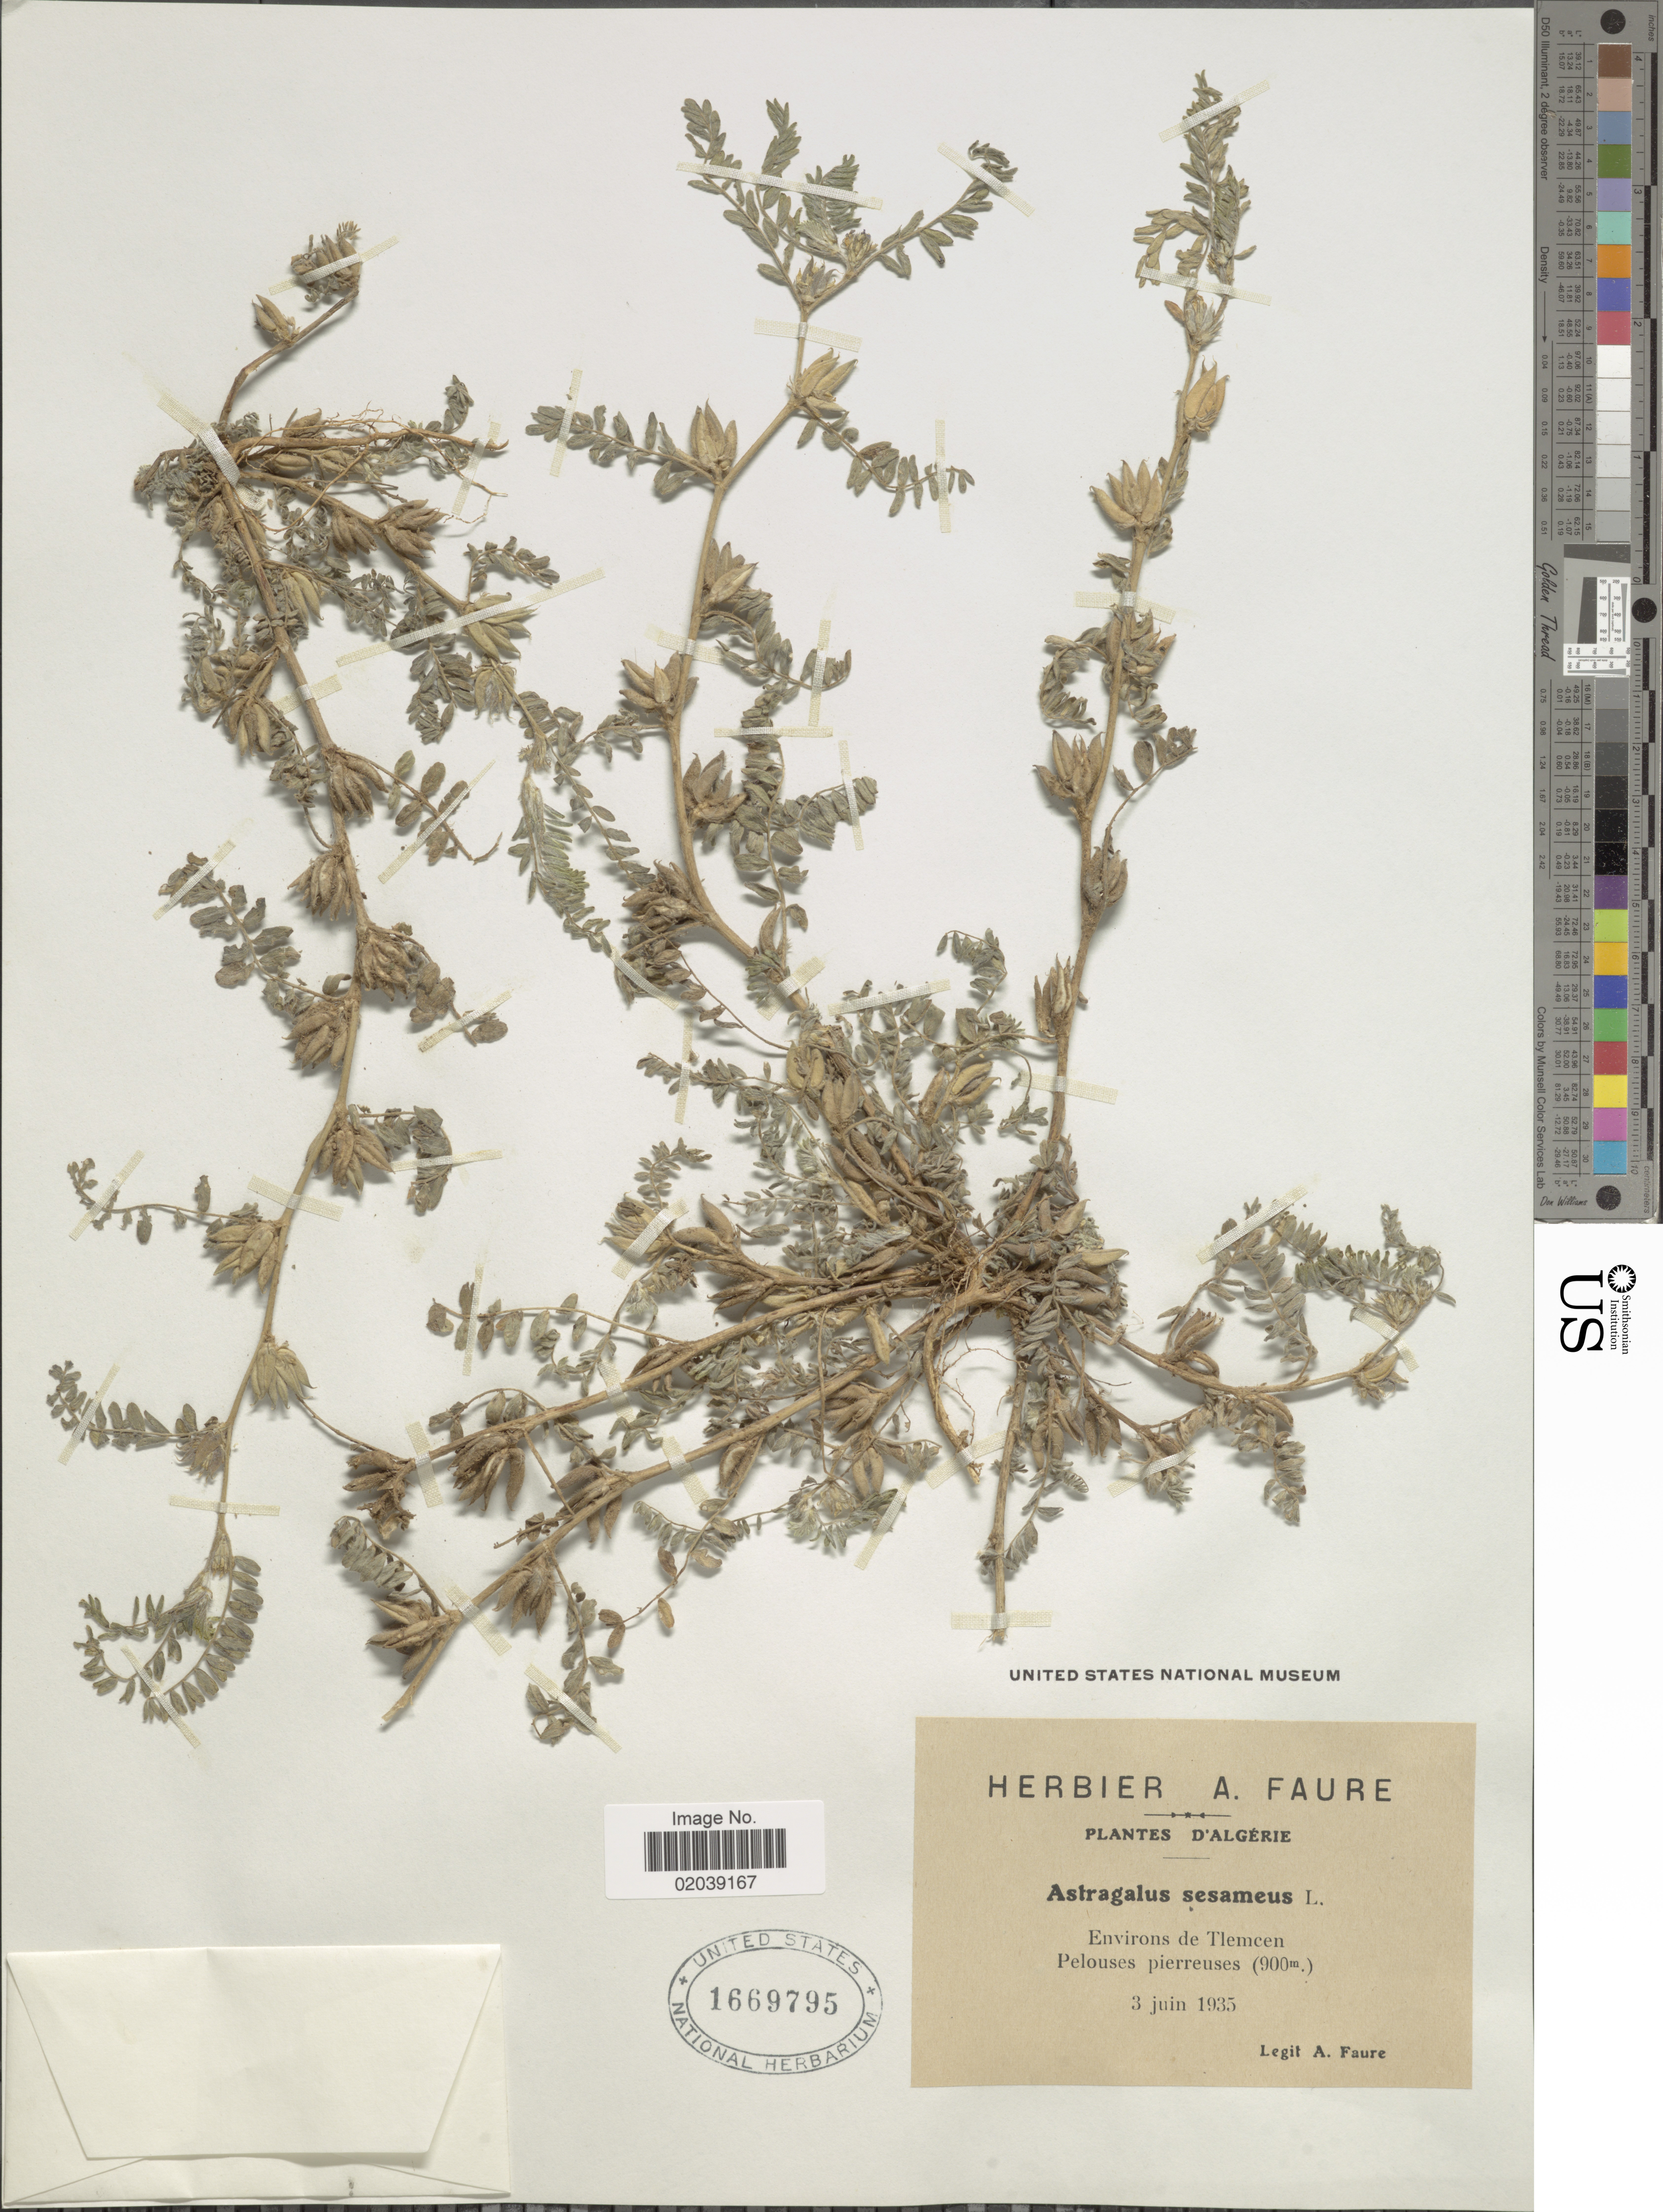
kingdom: Plantae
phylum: Tracheophyta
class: Magnoliopsida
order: Fabales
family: Fabaceae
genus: Astragalus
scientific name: Astragalus sesameus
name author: L.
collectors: A. Faure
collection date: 1935-06-03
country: Algeria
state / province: Tlemcen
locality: Environs de Tlemcen. Pelouses pierreuses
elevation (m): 900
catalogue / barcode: US 1669795